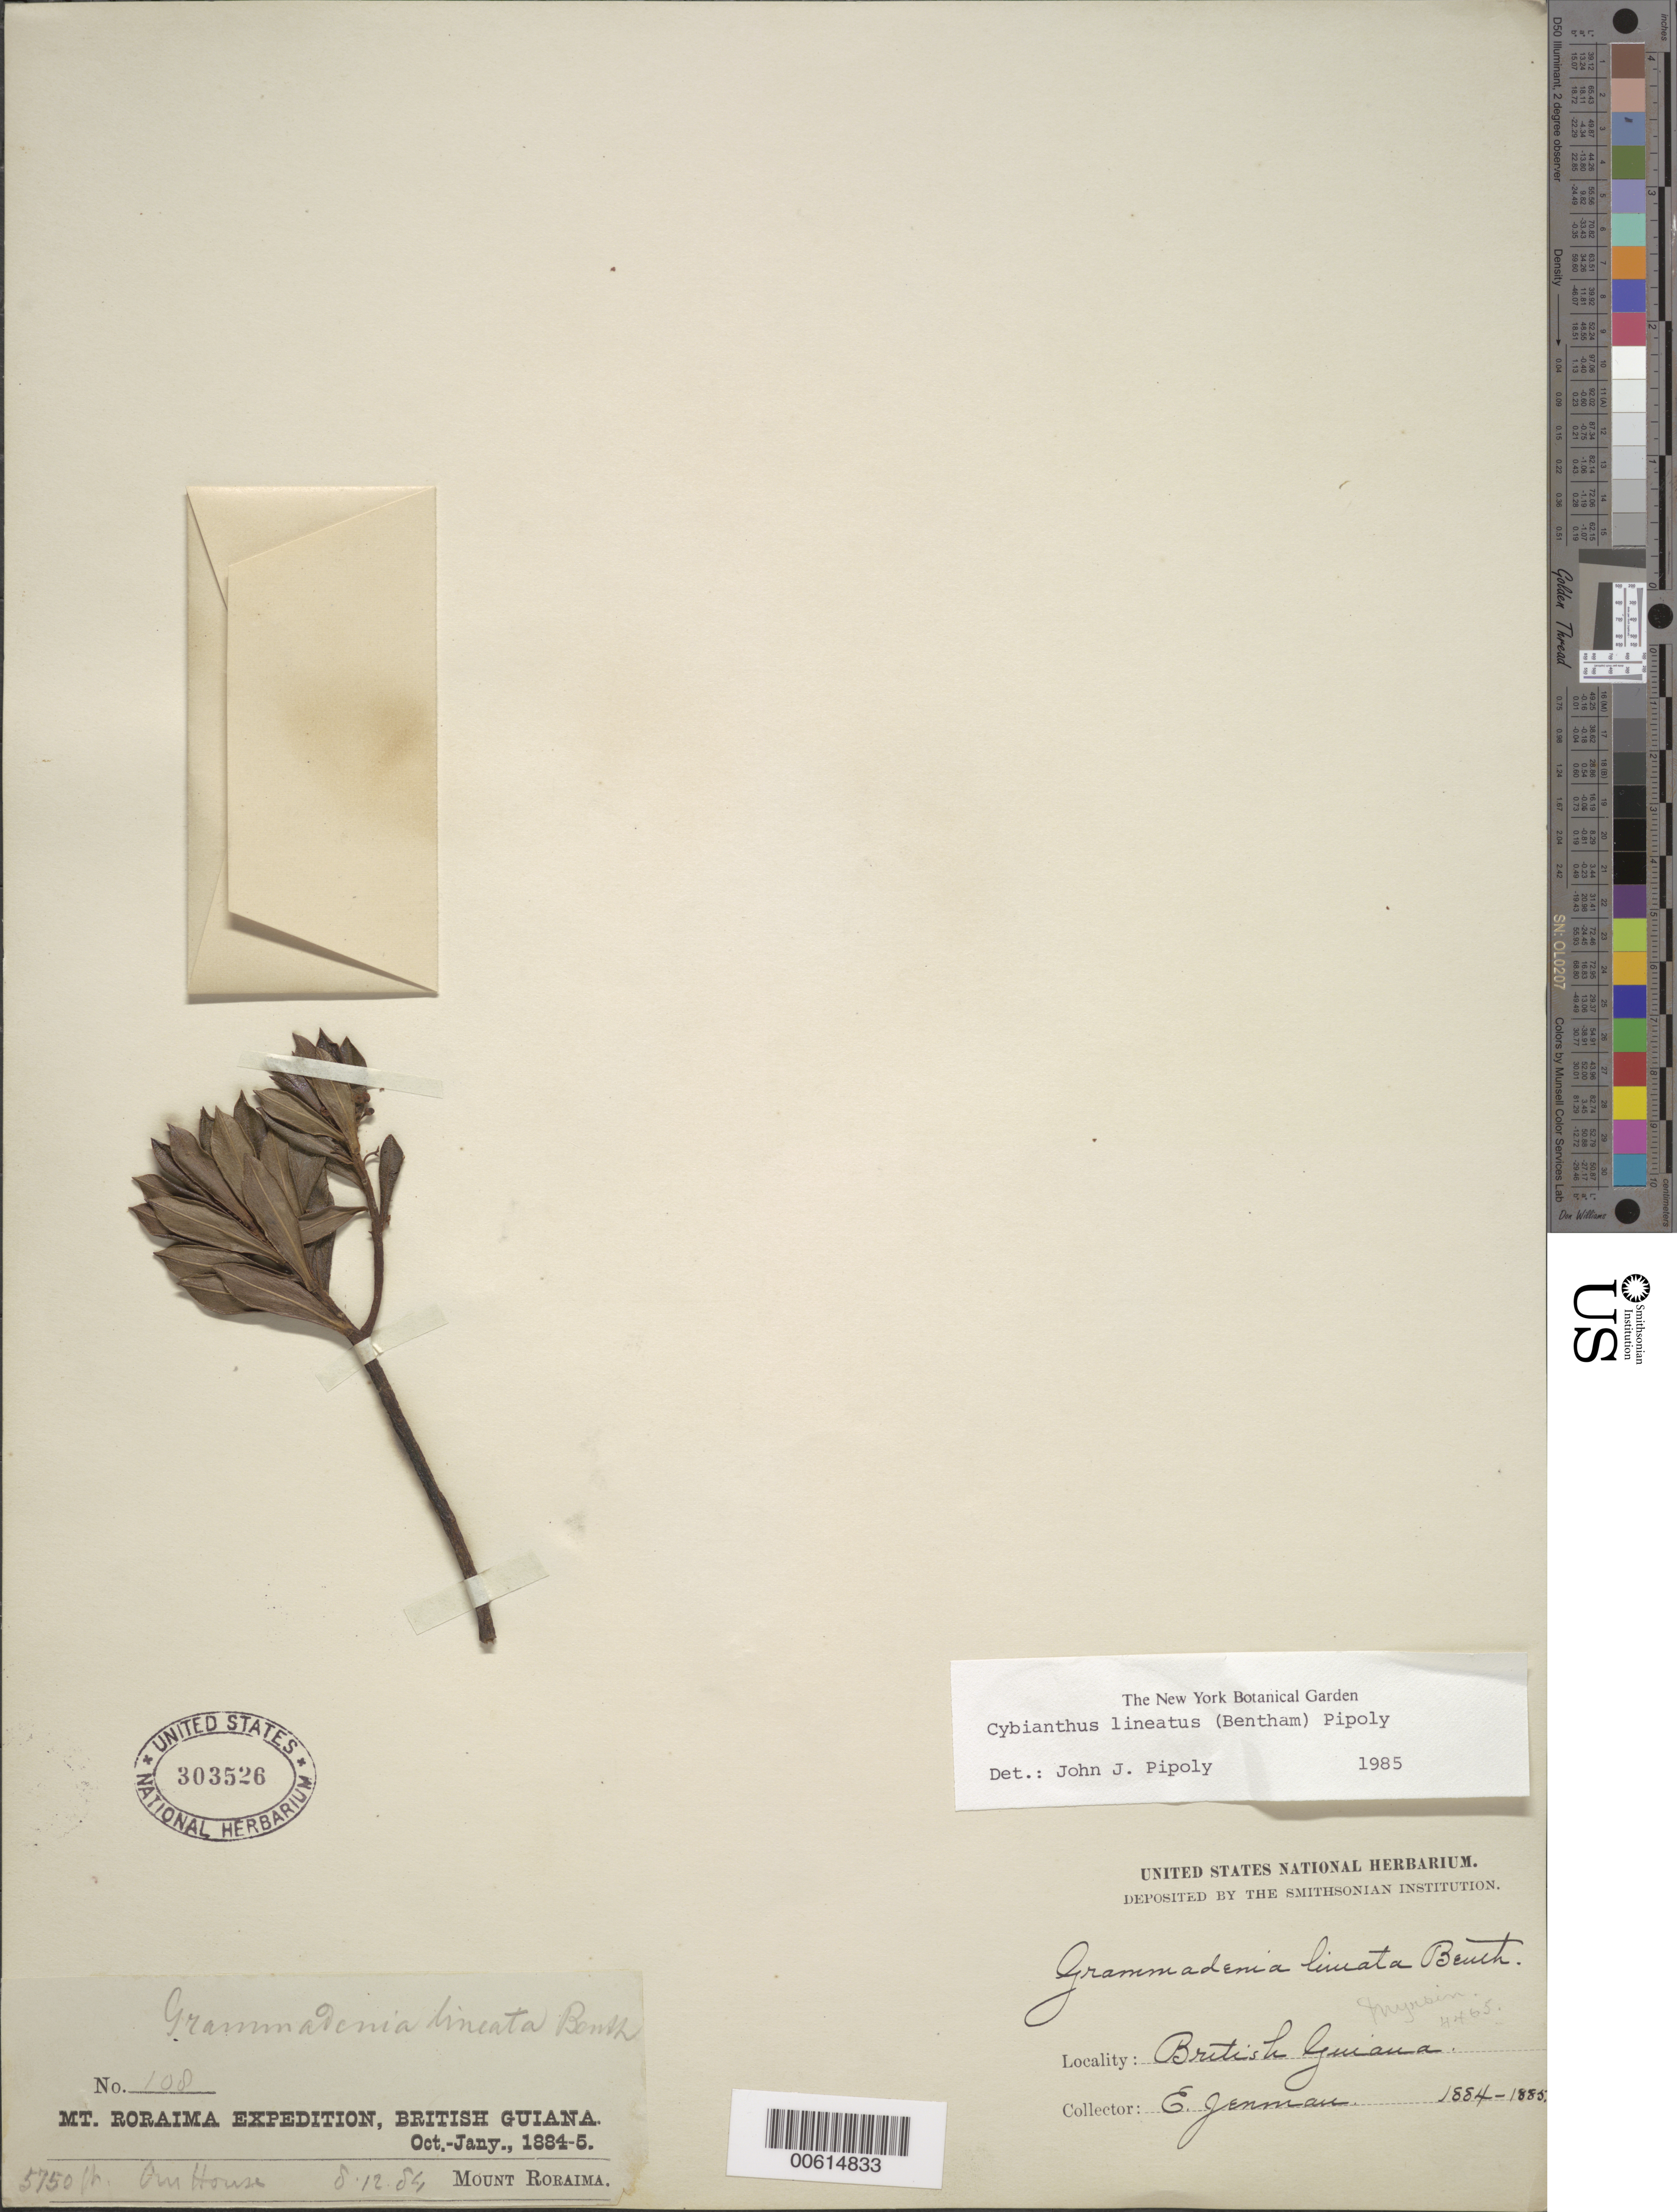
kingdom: Plantae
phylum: Tracheophyta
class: Magnoliopsida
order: Ericales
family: Primulaceae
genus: Cybianthus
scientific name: Cybianthus lineatus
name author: (Benth.) Pipoly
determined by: Pipoly, J. J., III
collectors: G. S. Jenman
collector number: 108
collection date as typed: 8 December 1884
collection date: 1884-12-08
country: Guyana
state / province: Cuyuni-Mazaruni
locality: Mt. Roraima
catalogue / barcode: US 303526